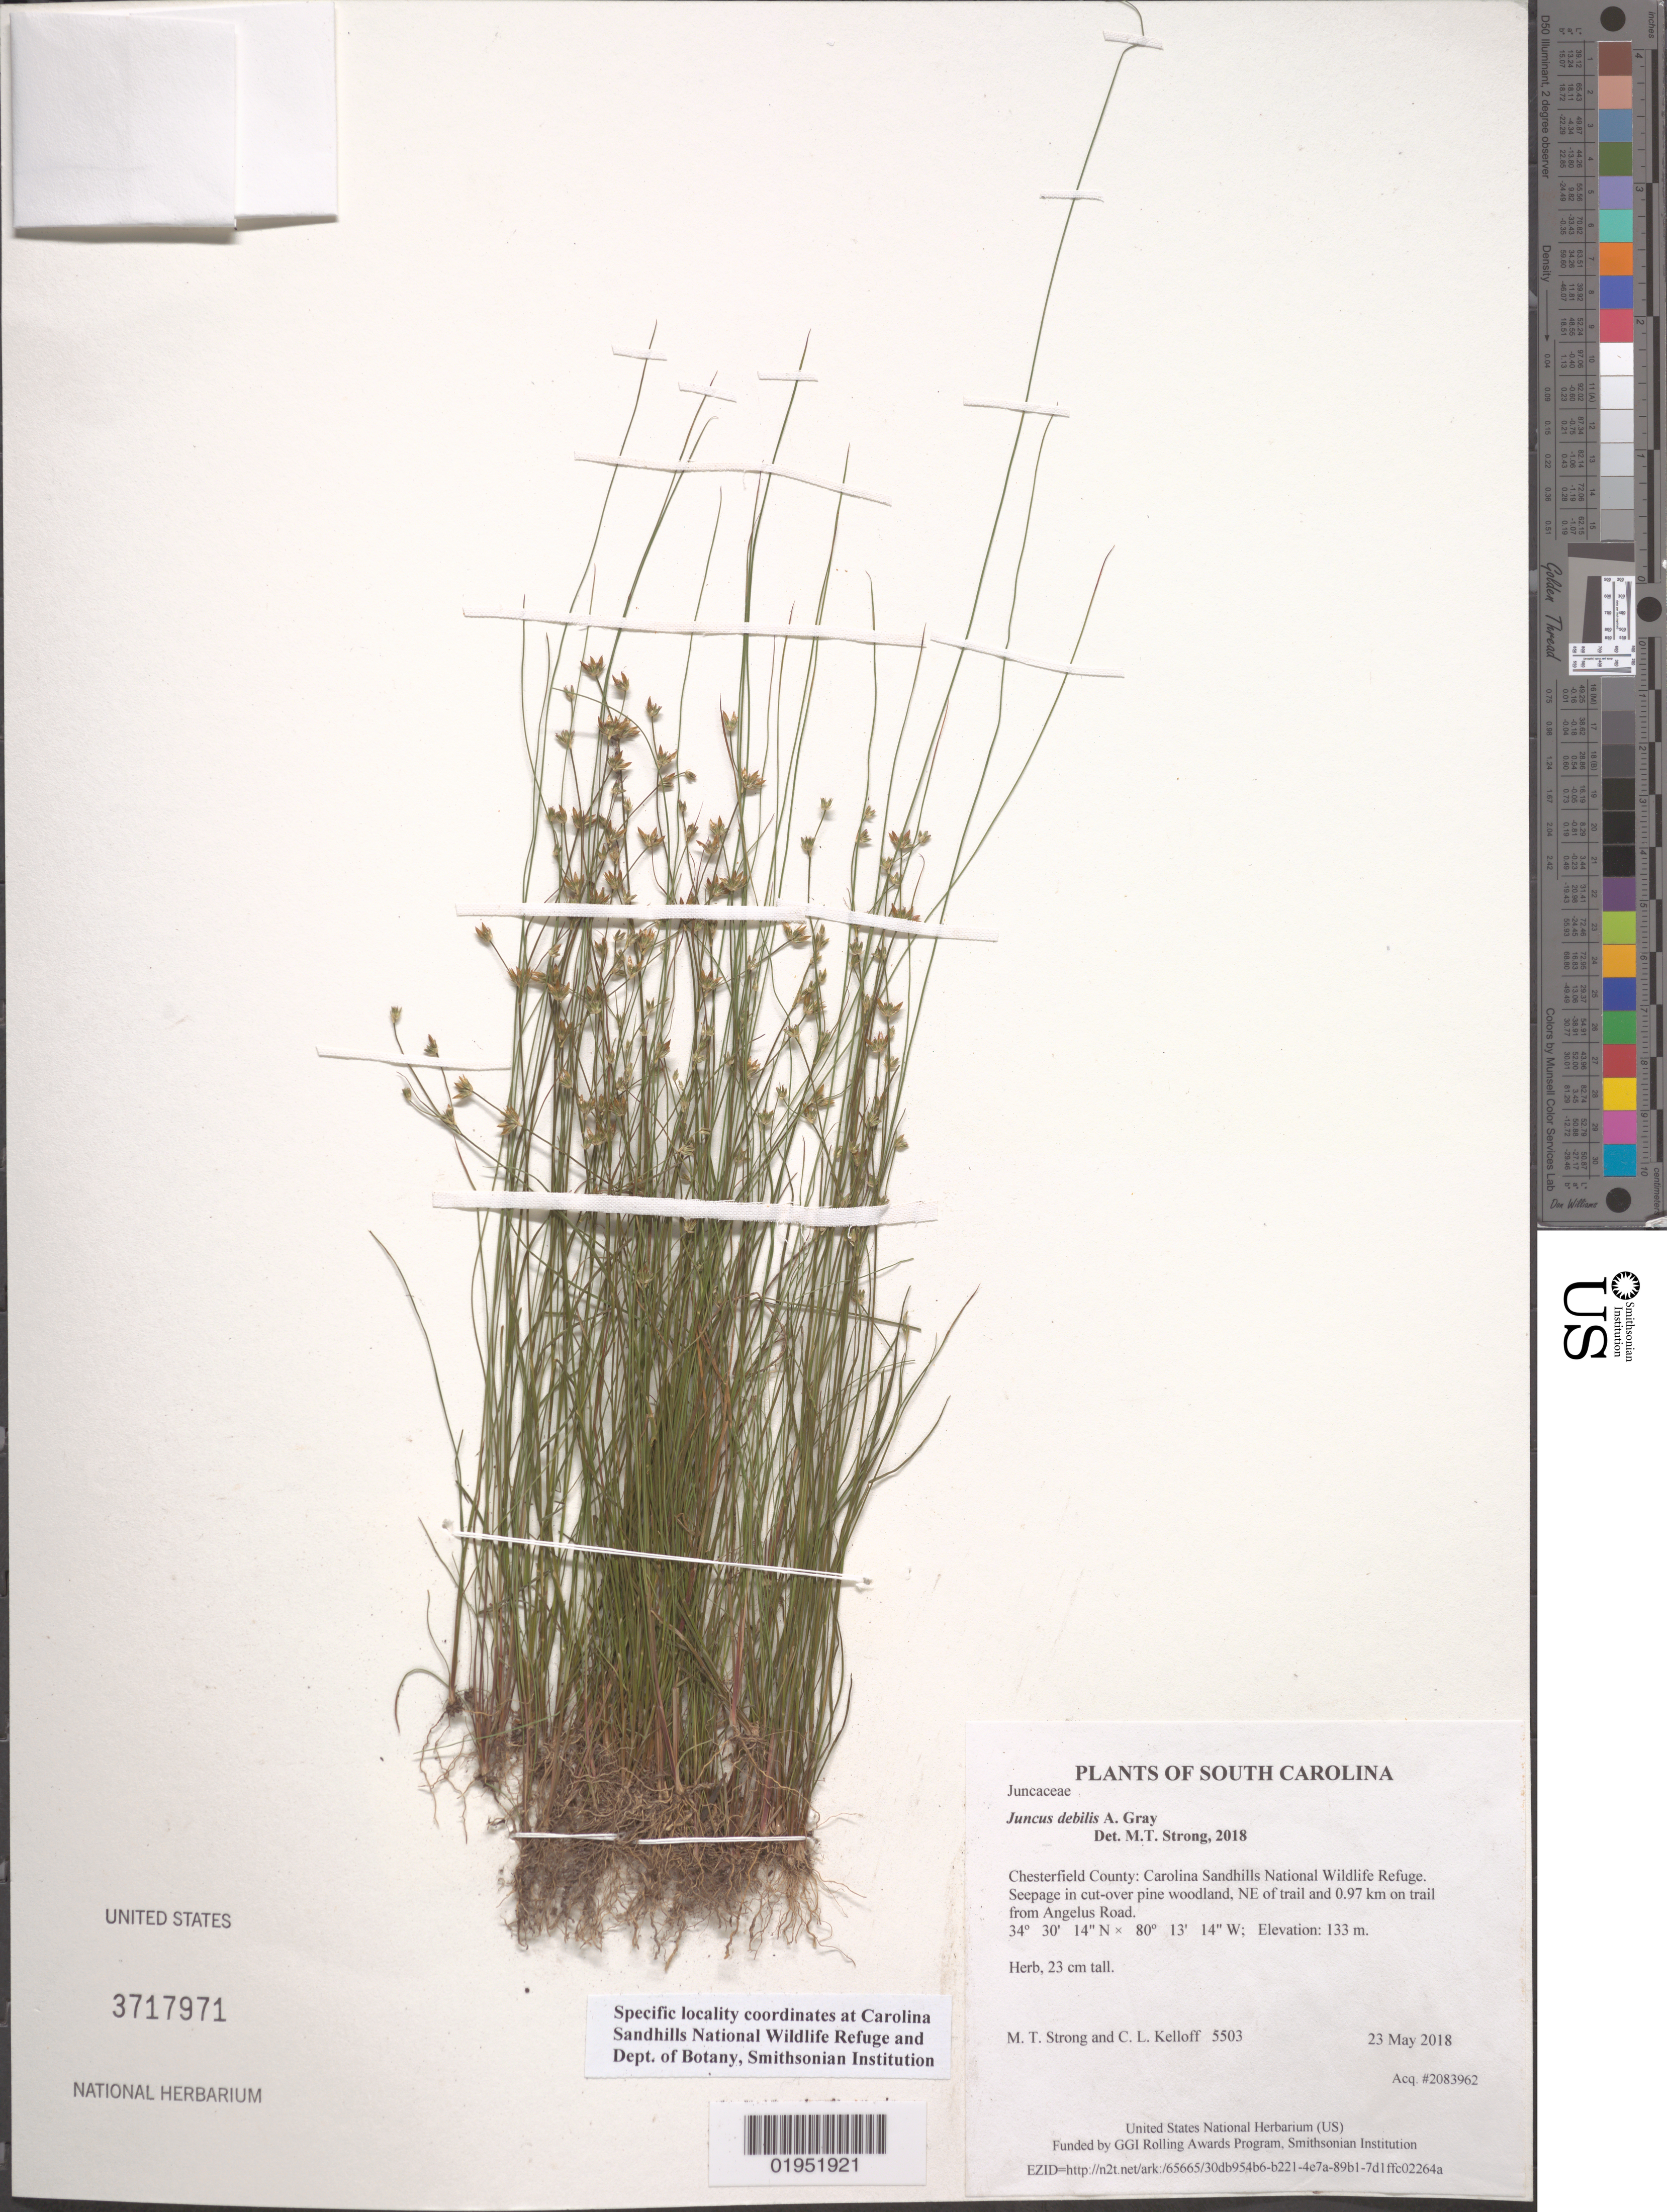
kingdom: Plantae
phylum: Tracheophyta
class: Liliopsida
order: Poales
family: Juncaceae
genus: Juncus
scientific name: Juncus debilis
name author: A. Gray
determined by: Strong, Mark T., (BOT), Smithsonian Institution - National Museum of Natural History (UNITED STATES)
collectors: M. T. Strong & C. L. Kelloff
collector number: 5503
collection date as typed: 23 May 2018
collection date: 2018-05-23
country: United States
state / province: South Carolina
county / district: Chesterfield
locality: Carolina Sandhills National Wildlife Refuge. Seepage in cut-over pine woodland, NE of trail and 0.97 km on trail from Angelus Road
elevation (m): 133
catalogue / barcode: US 3717971